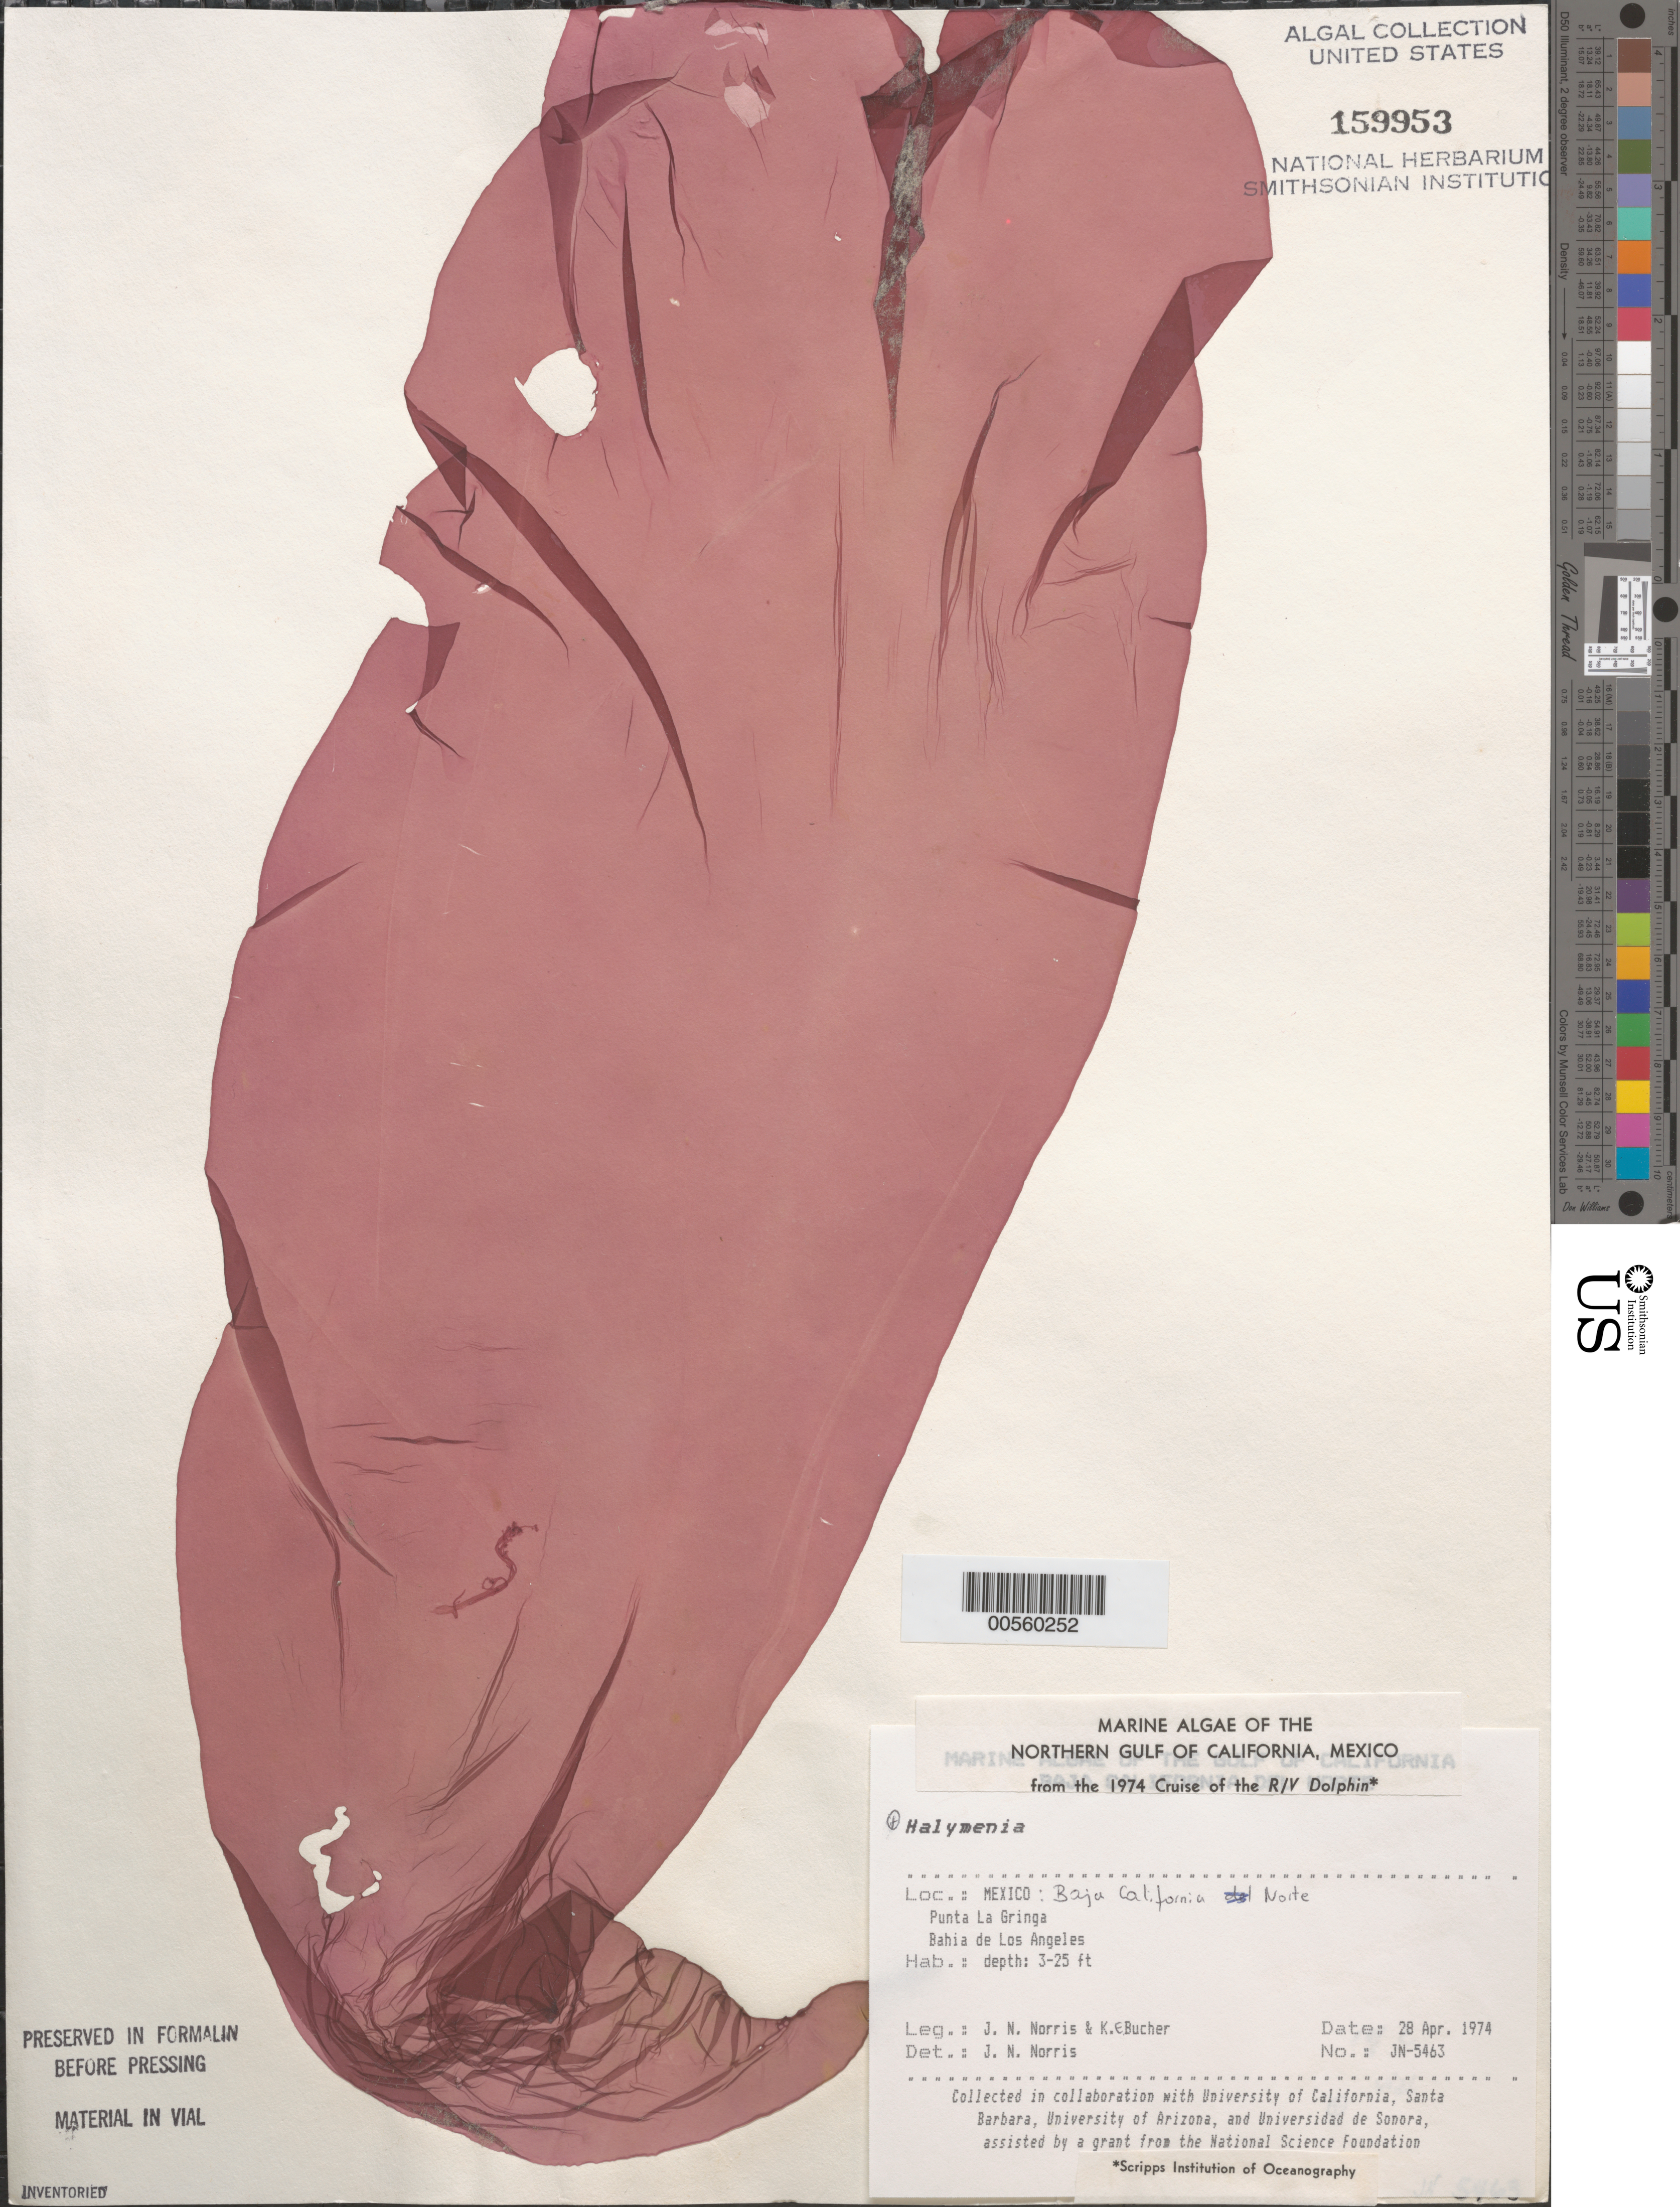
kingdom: Plantae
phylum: Rhodophyta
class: Florideophyceae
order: Halymeniales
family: Halymeniaceae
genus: Halymenia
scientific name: Halymenia sp.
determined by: Norris, James N.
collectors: J. N. Norris & K. E. Bucher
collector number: JN-5463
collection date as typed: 28 Apr 1974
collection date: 1974-04-28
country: Mexico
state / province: Baja California Norte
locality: Punta La Gringa, Bahia de los Angeles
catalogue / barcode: US 159953